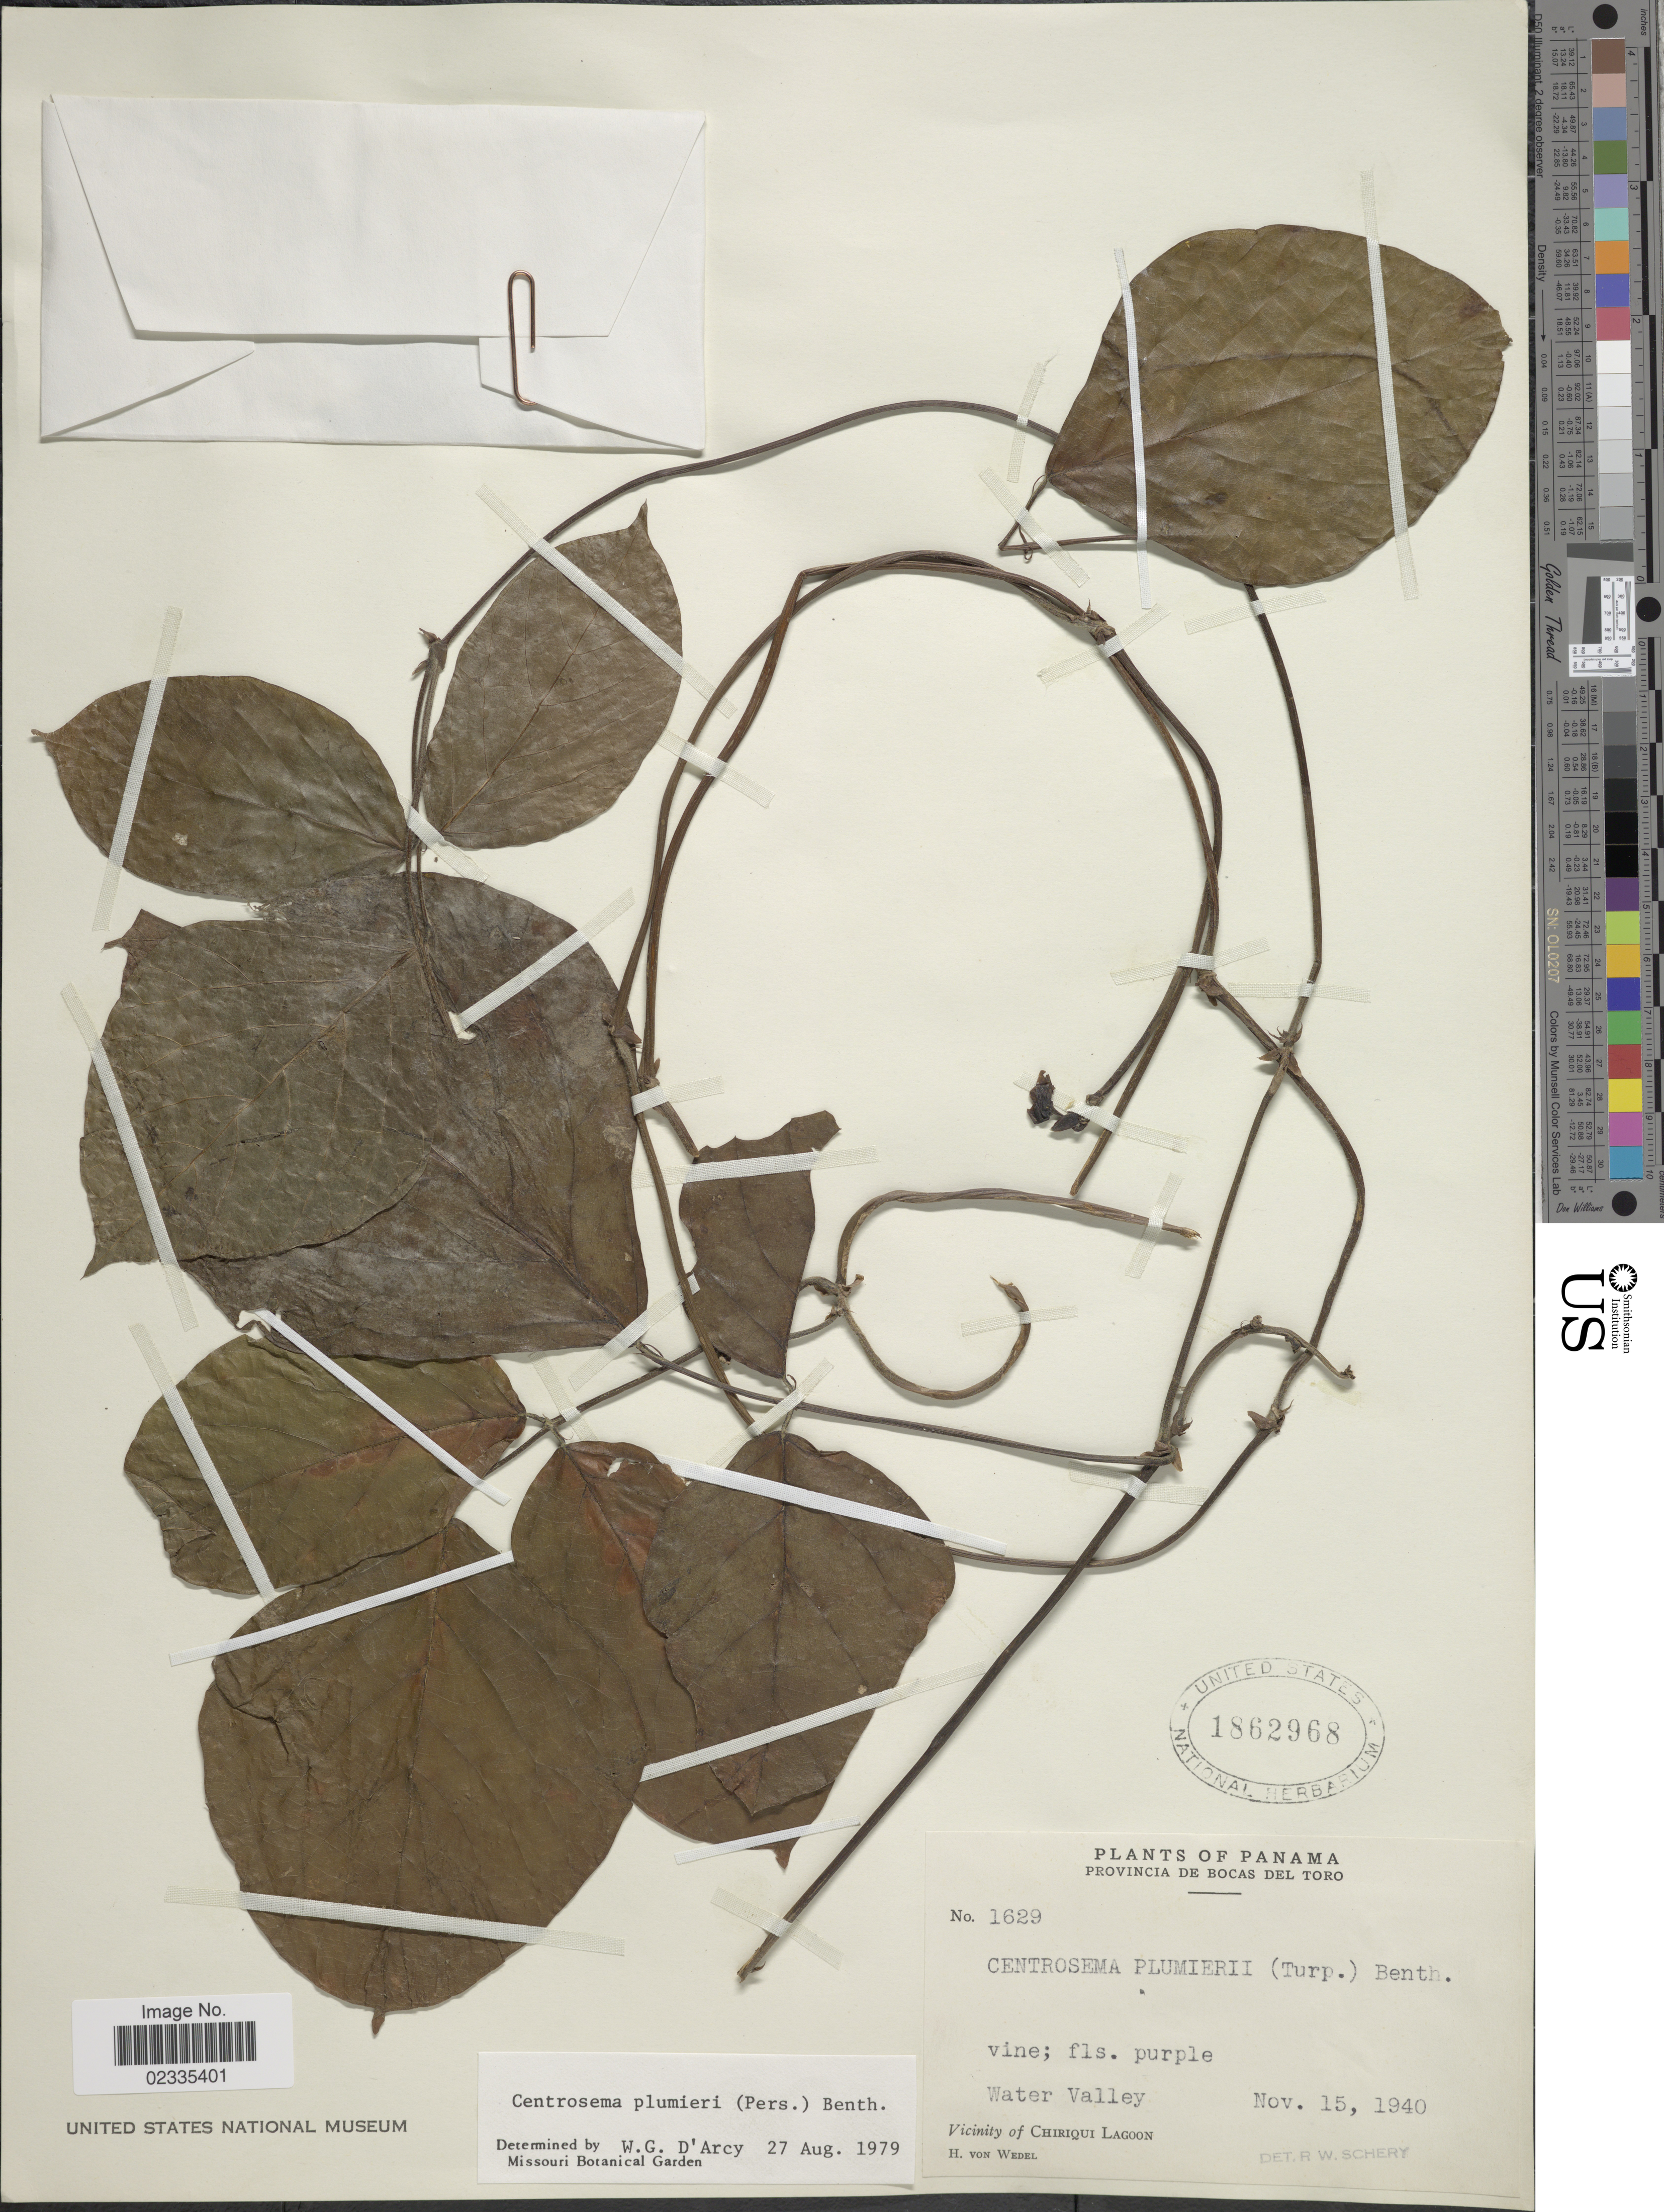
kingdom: Plantae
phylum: Tracheophyta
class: Magnoliopsida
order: Fabales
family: Fabaceae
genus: Centrosema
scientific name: Centrosema plumieri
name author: (Turpin ex Pers.) Benth.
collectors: H. von Wedel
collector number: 1629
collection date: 1940-11-15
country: Panama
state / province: Bocas del Toro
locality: Provincia de Bocas del Toro. Water Valley. Vicinity of Chiriqui Lagoon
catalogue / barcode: US 1862968